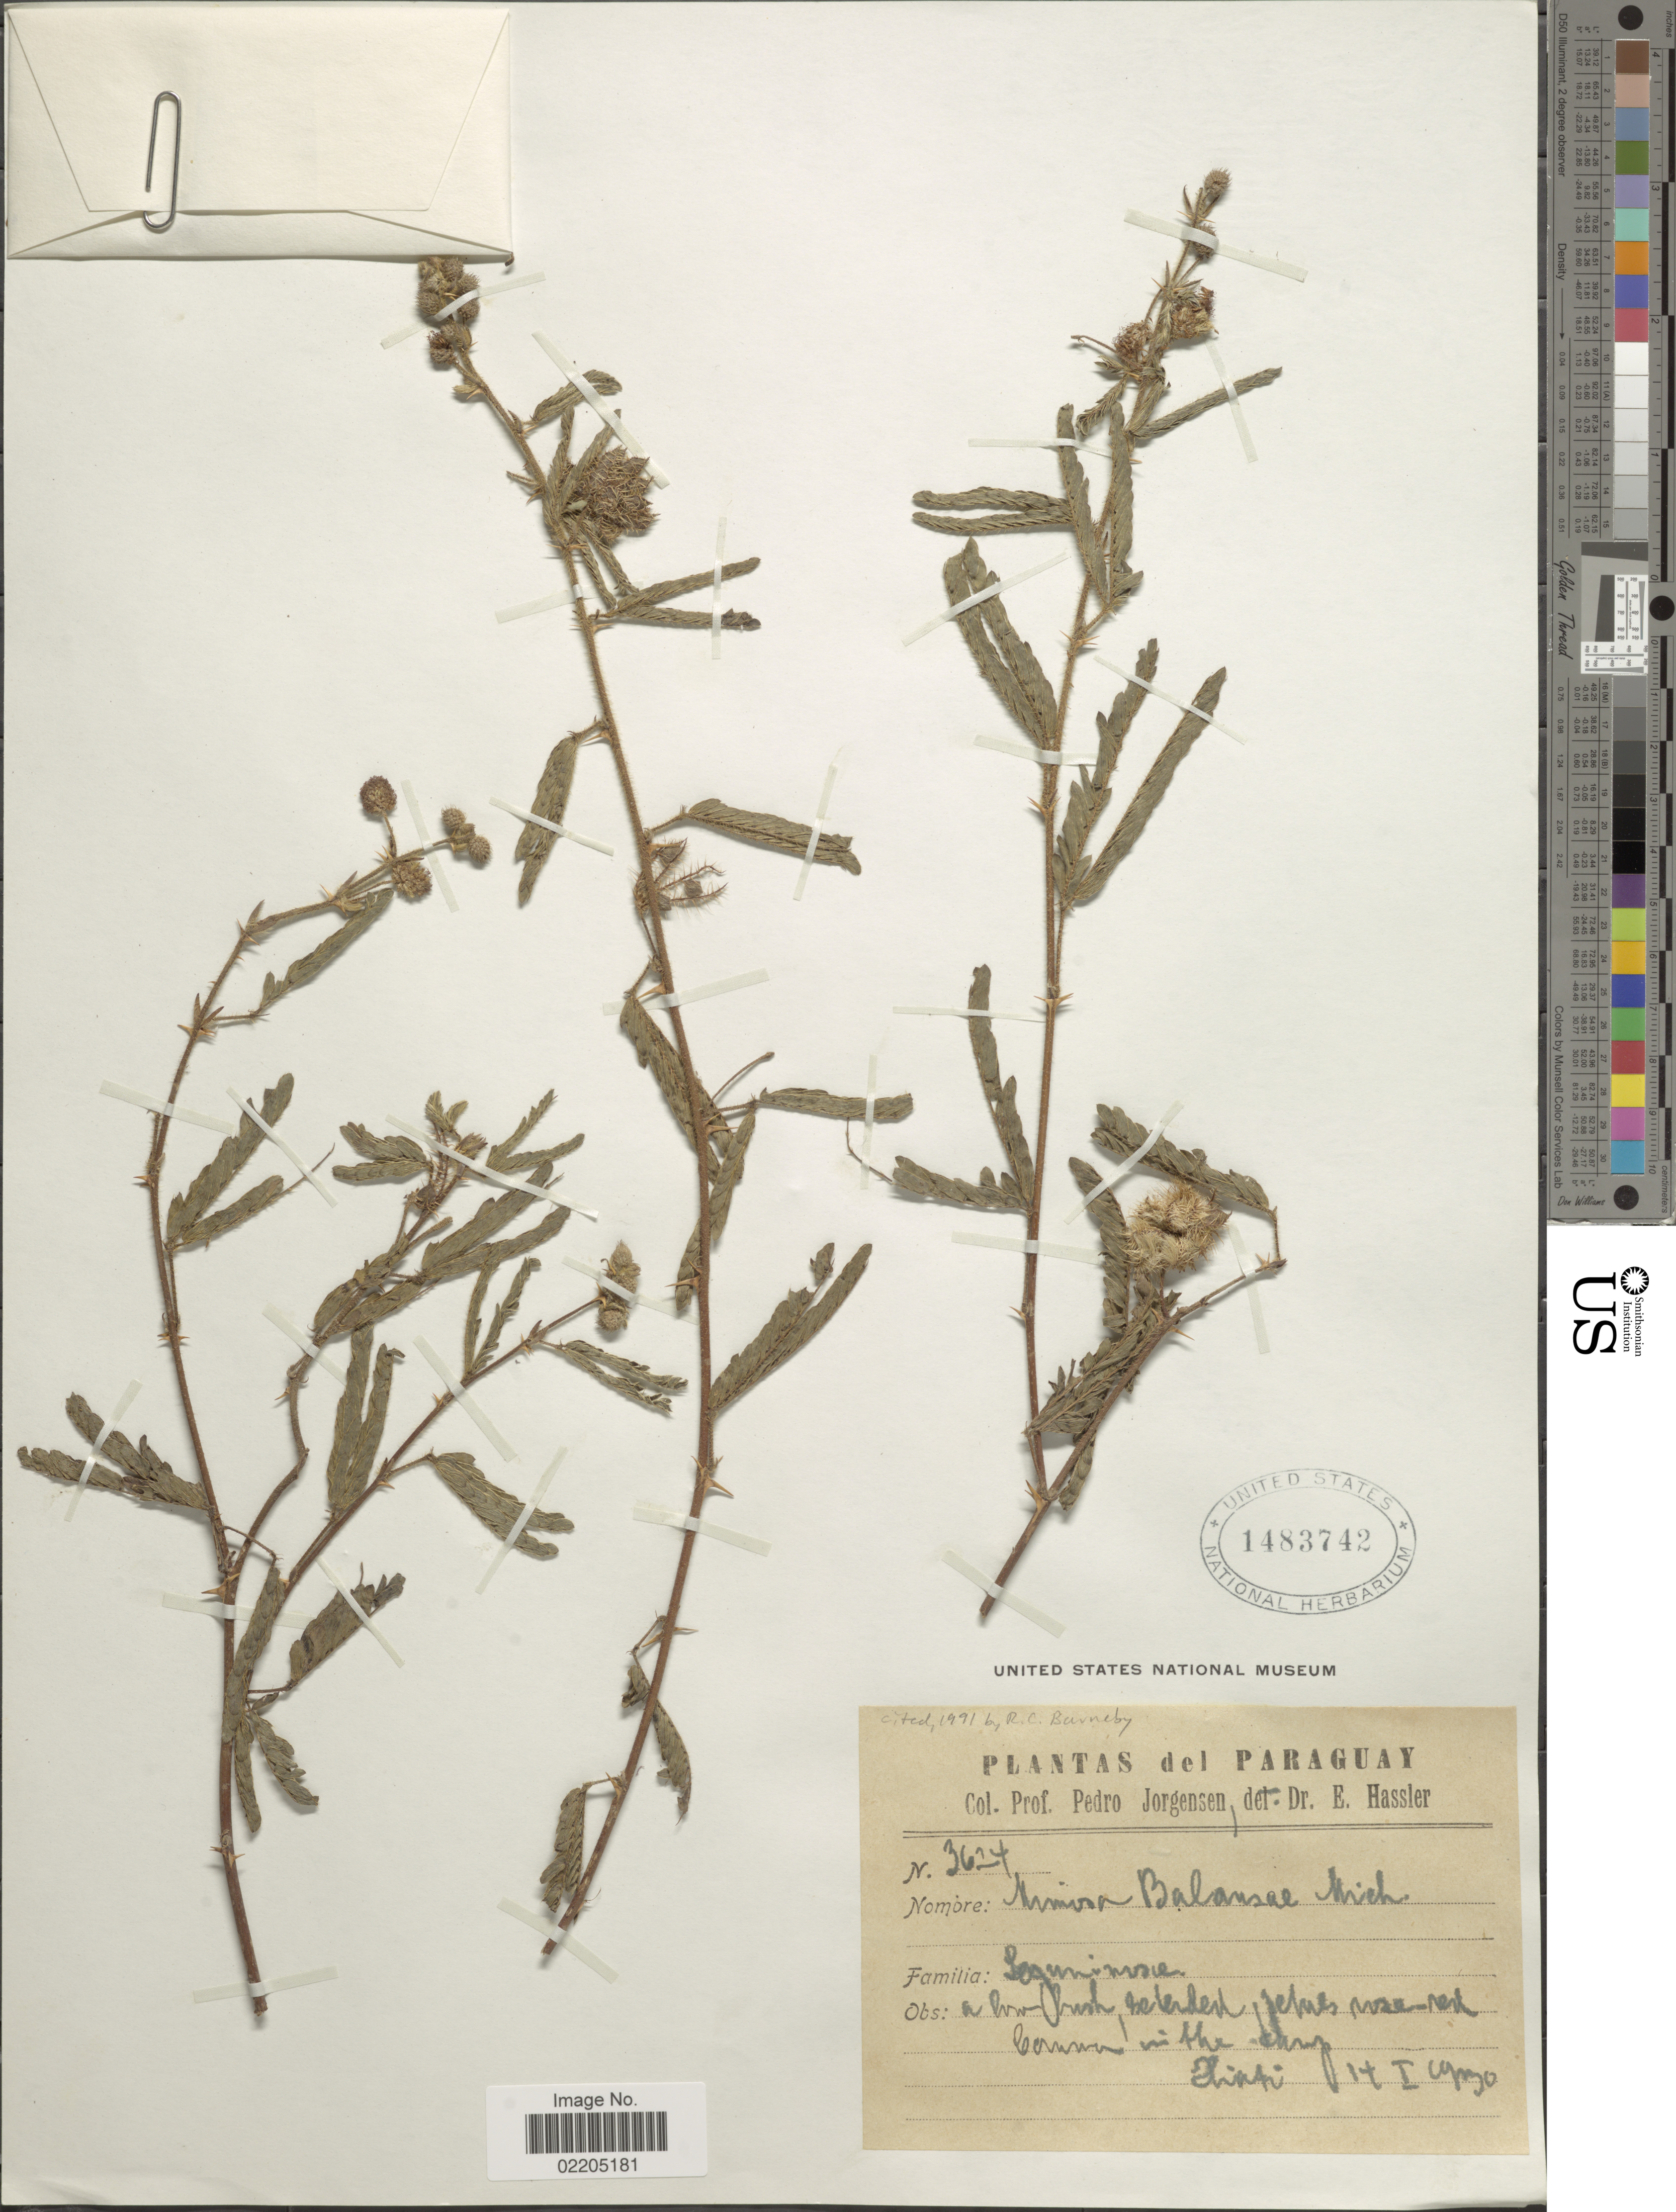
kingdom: Plantae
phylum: Tracheophyta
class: Magnoliopsida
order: Fabales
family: Fabaceae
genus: Mimosa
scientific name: Mimosa balansae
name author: Micheli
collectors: P. Jörgensen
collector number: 3624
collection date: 1930-01-14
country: Paraguay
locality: Hiati.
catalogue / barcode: US 1483742